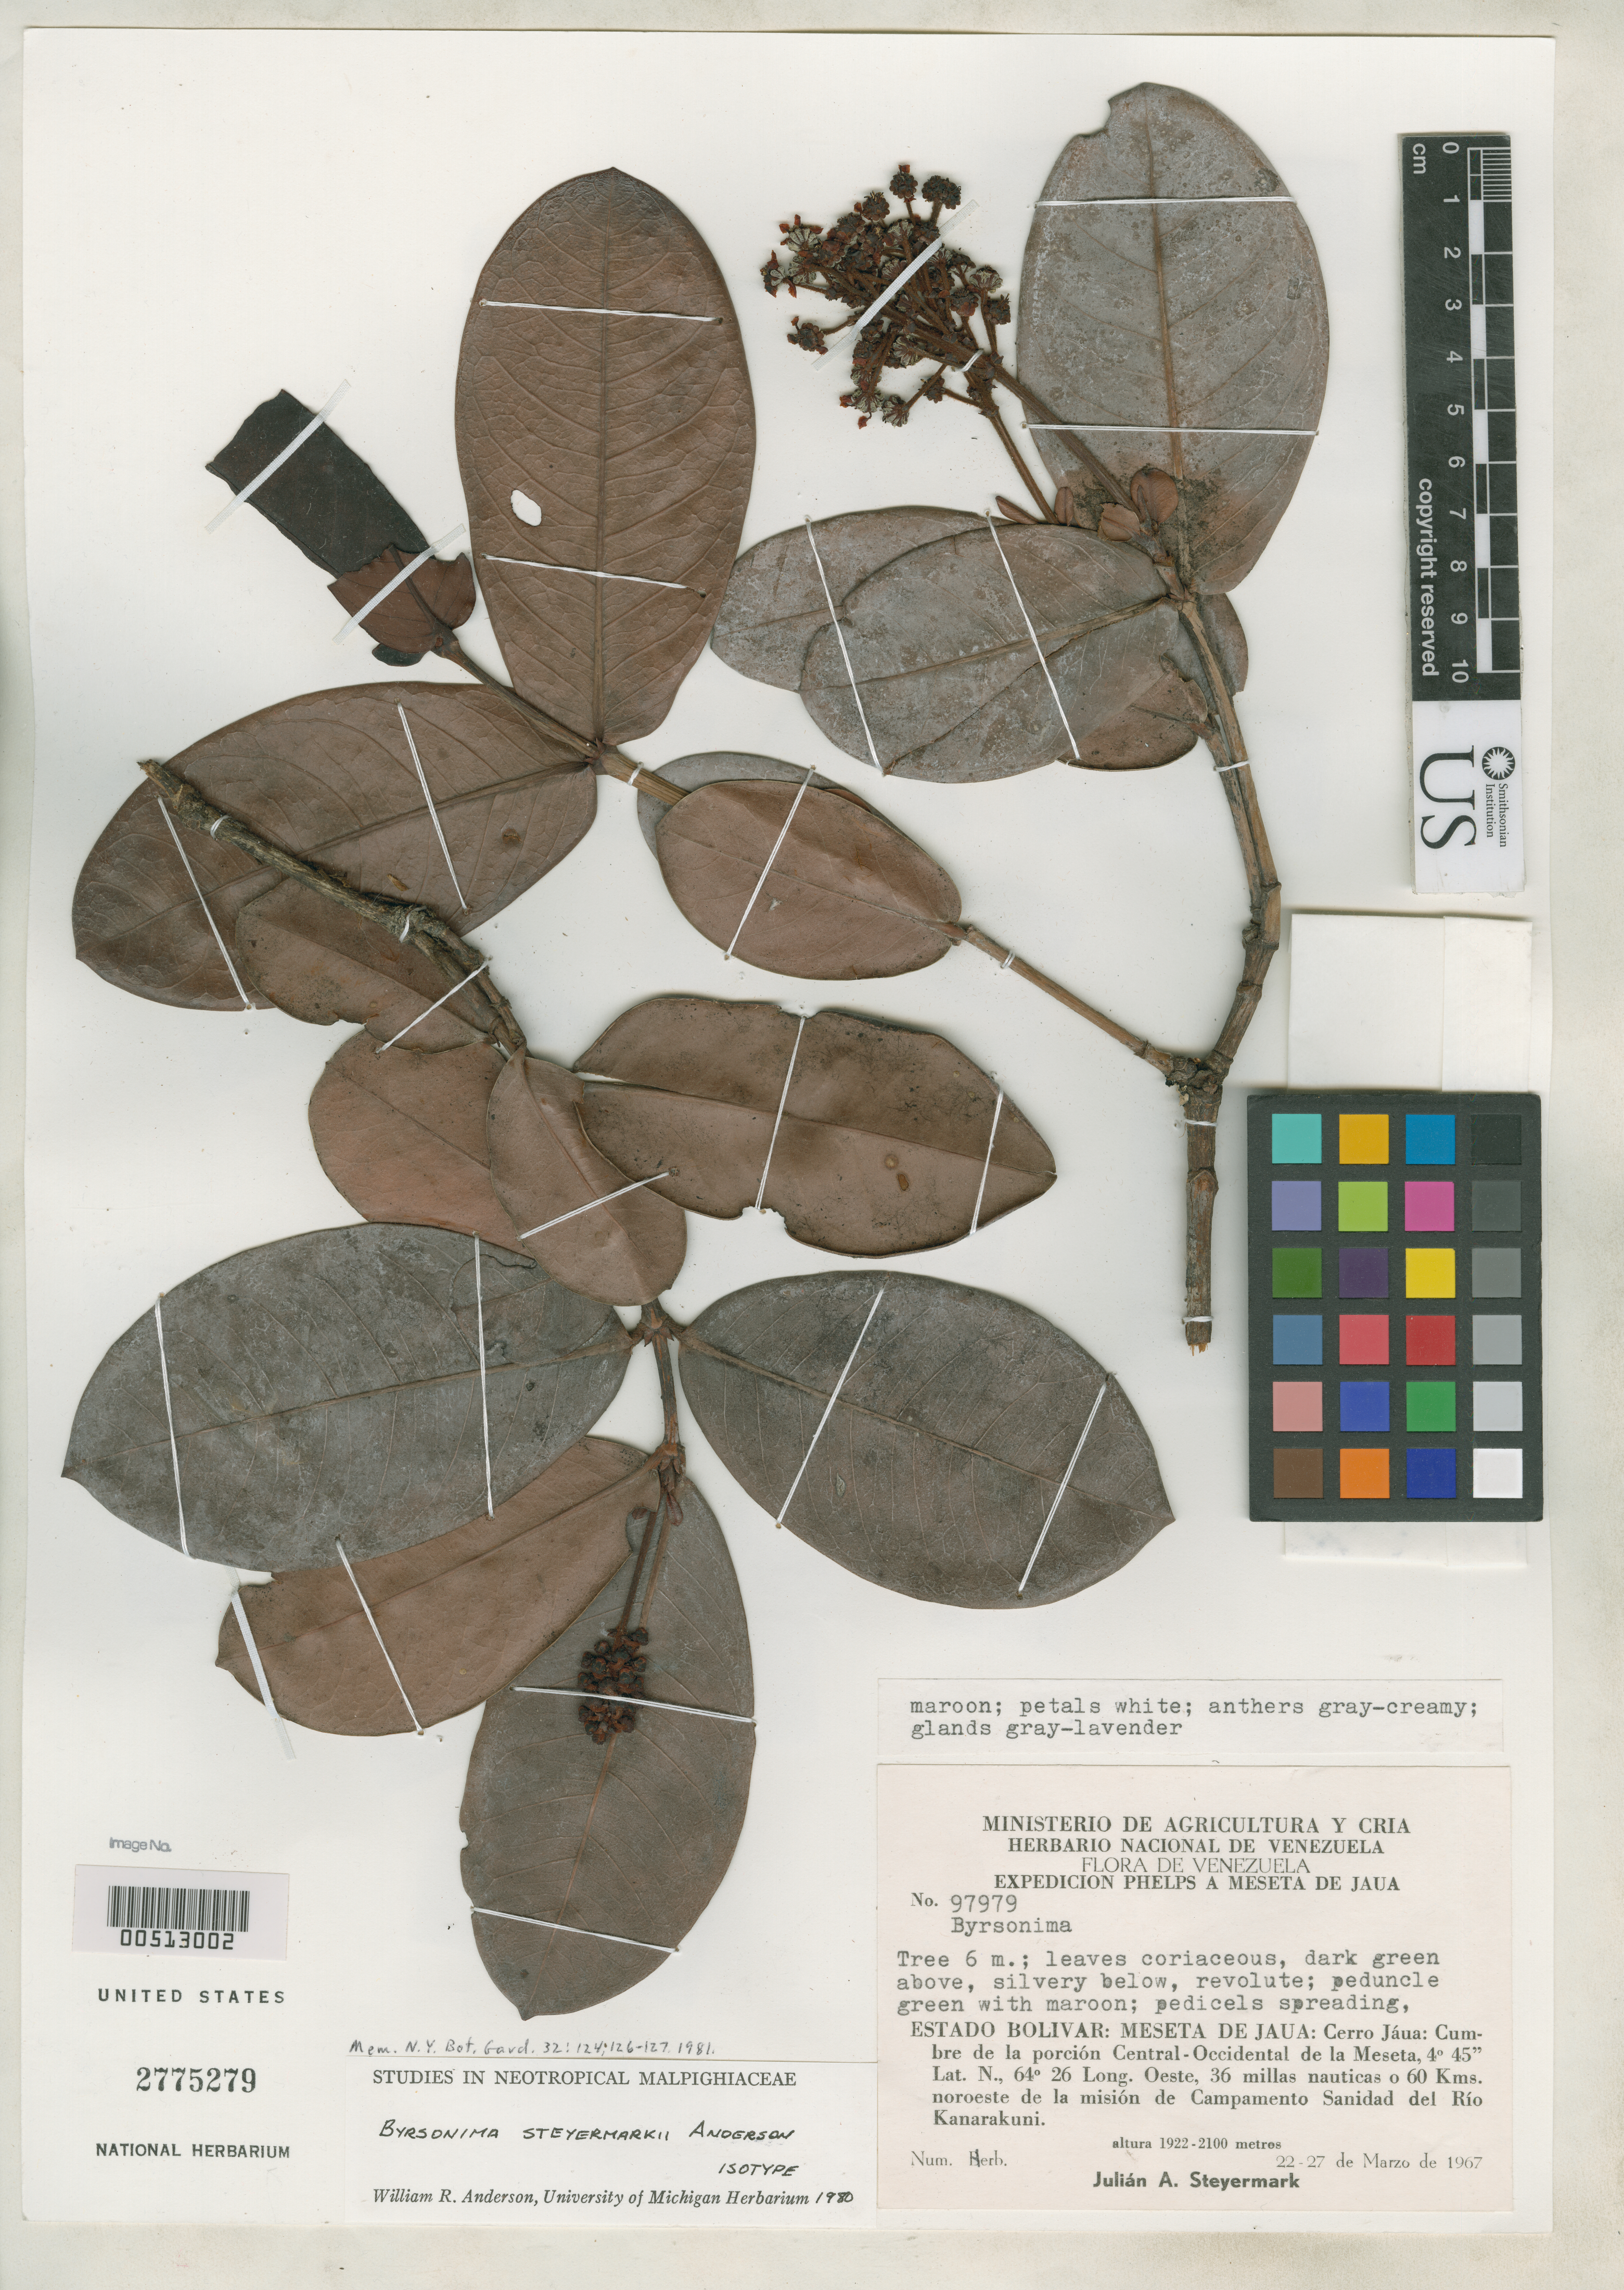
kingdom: Plantae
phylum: Tracheophyta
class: Magnoliopsida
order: Malpighiales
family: Malpighiaceae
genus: Byrsonima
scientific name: Byrsonima steyermarkii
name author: W.R. Anderson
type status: Isotype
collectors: J. Steyermark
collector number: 97979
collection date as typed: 22 Mar 1967 to 27 Mar 1967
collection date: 1967-03-22/1967-03-27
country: Venezuela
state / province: Bolivar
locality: Meseta de Jaua, Cerro Jaua, cumbre de la porcion central occidental de la meseta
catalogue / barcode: US 2775279